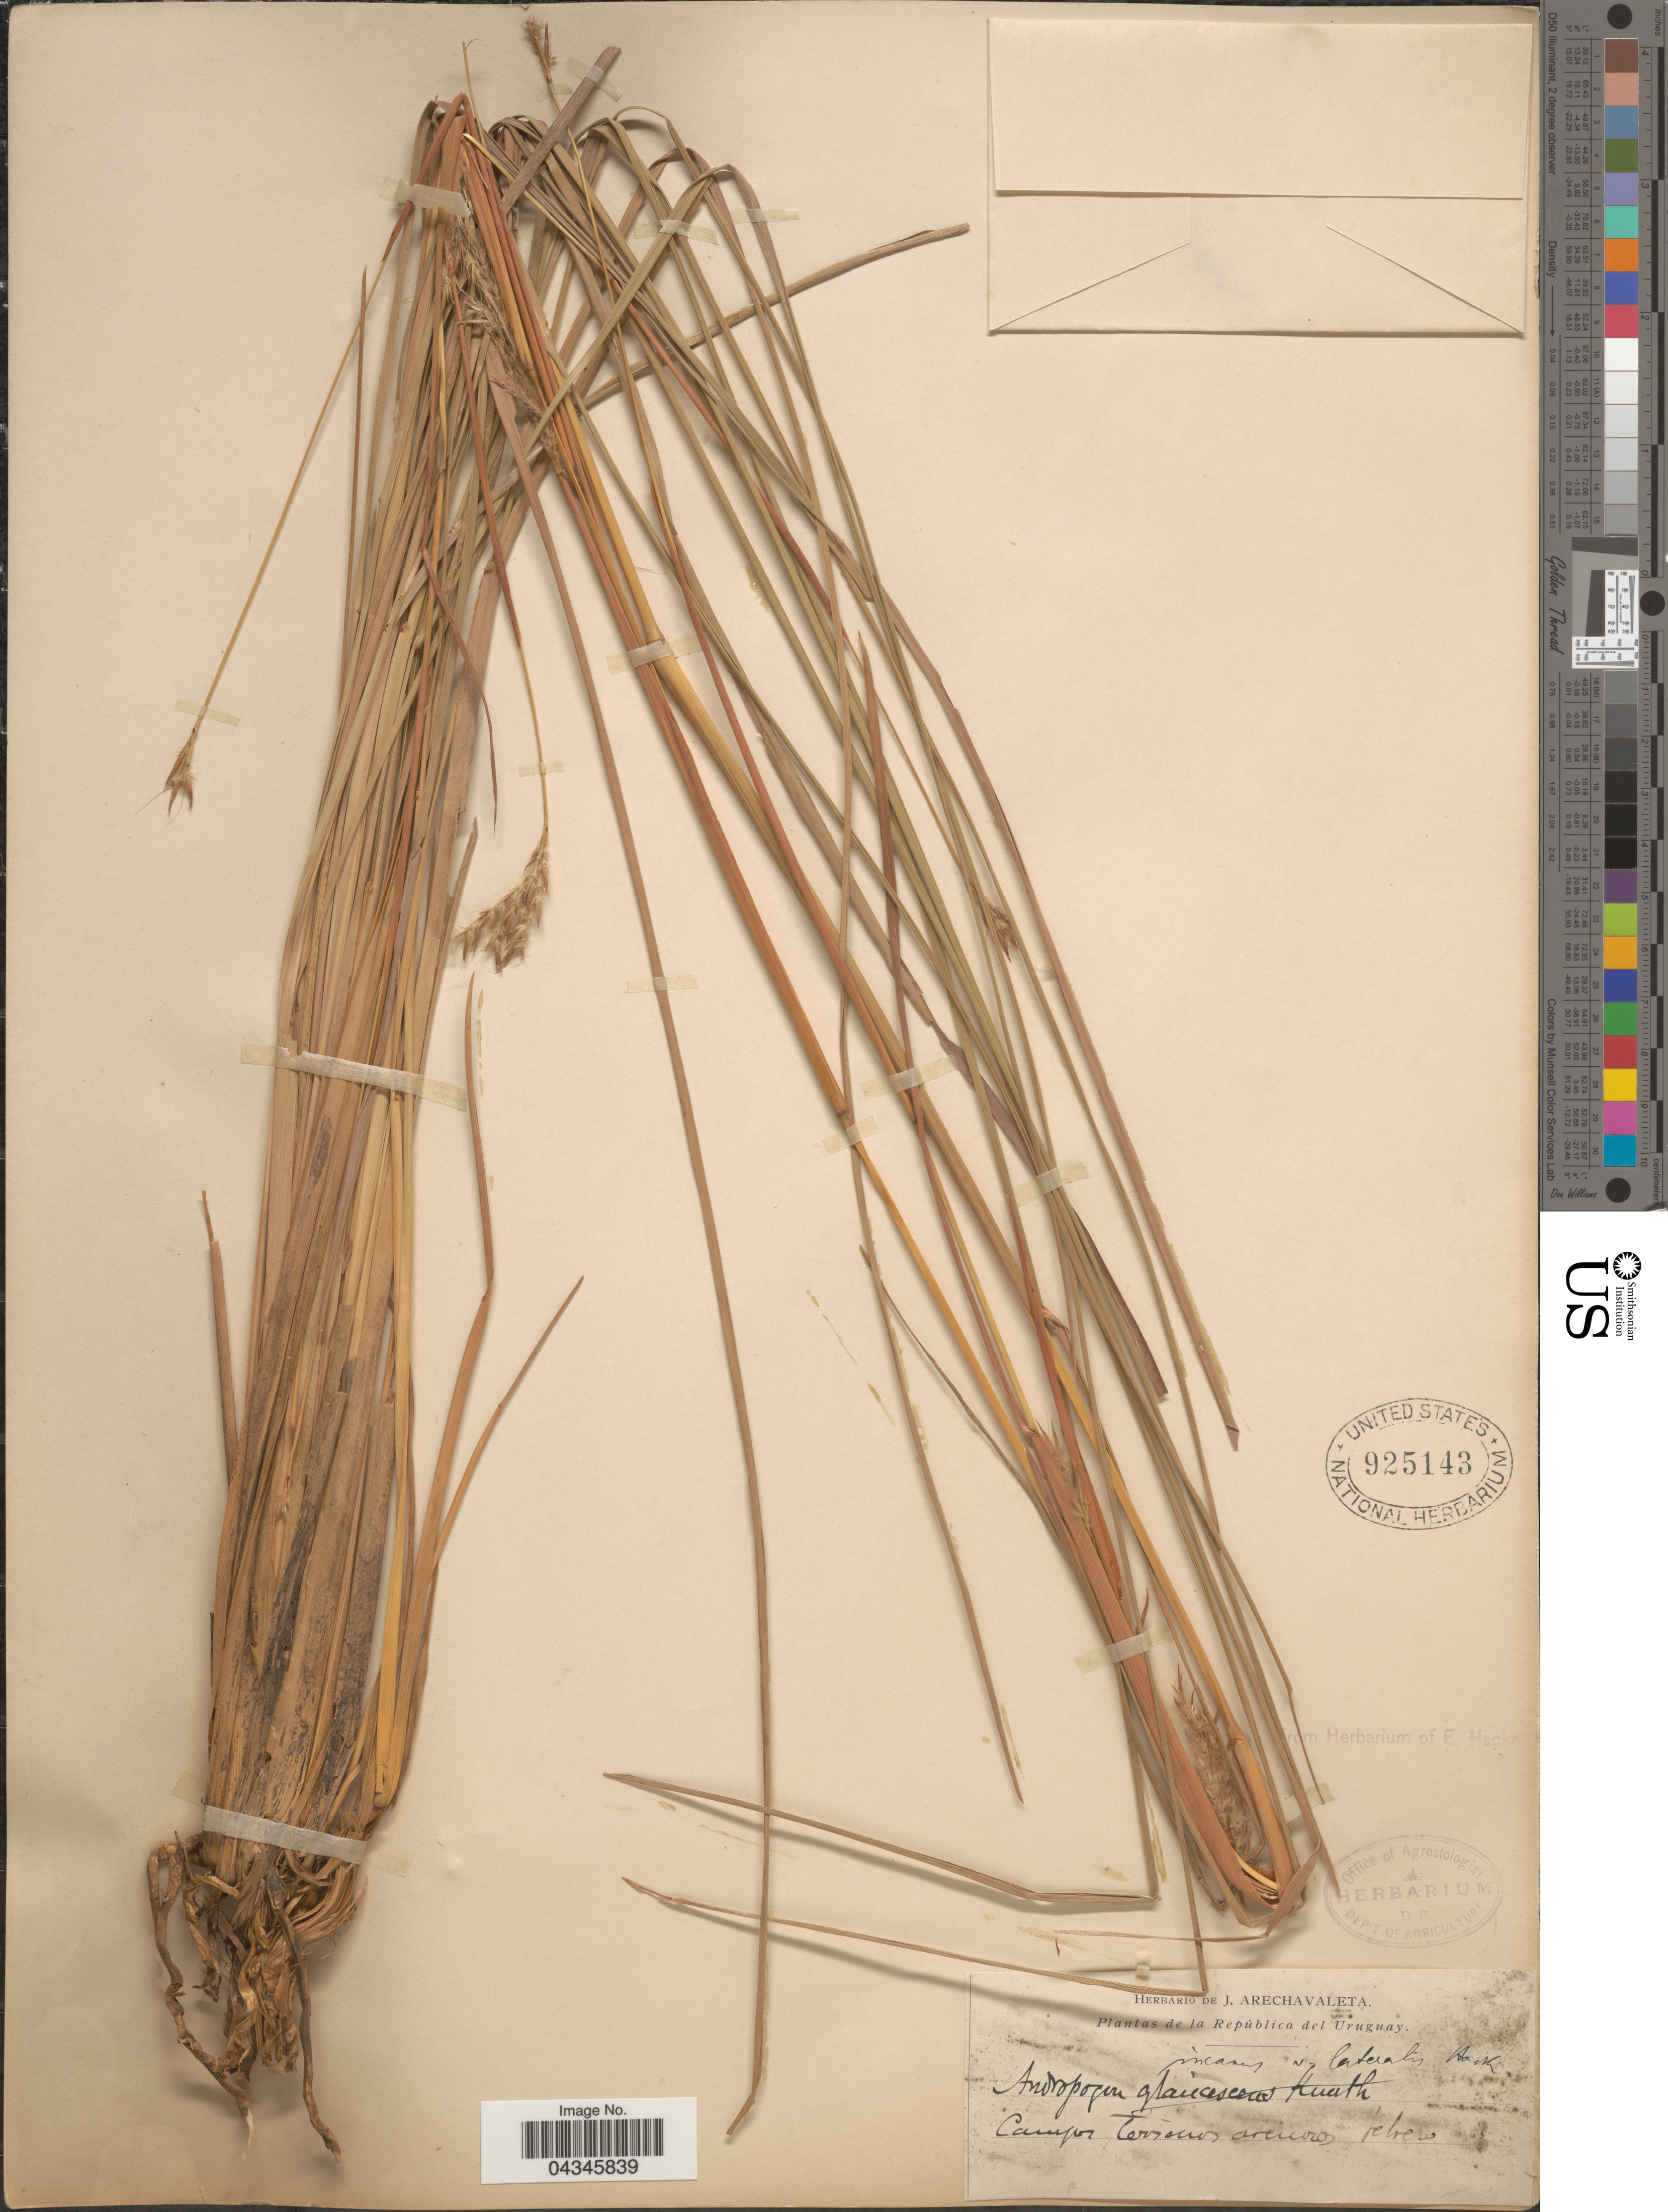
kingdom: Plantae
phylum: Tracheophyta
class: Liliopsida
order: Poales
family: Poaceae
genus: Andropogon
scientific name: Andropogon lateralis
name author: Nees in Mart.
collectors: ex herb. de J. Arechavaleta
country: Uruguay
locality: Campos terrenos arenosos.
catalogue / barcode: US 925143